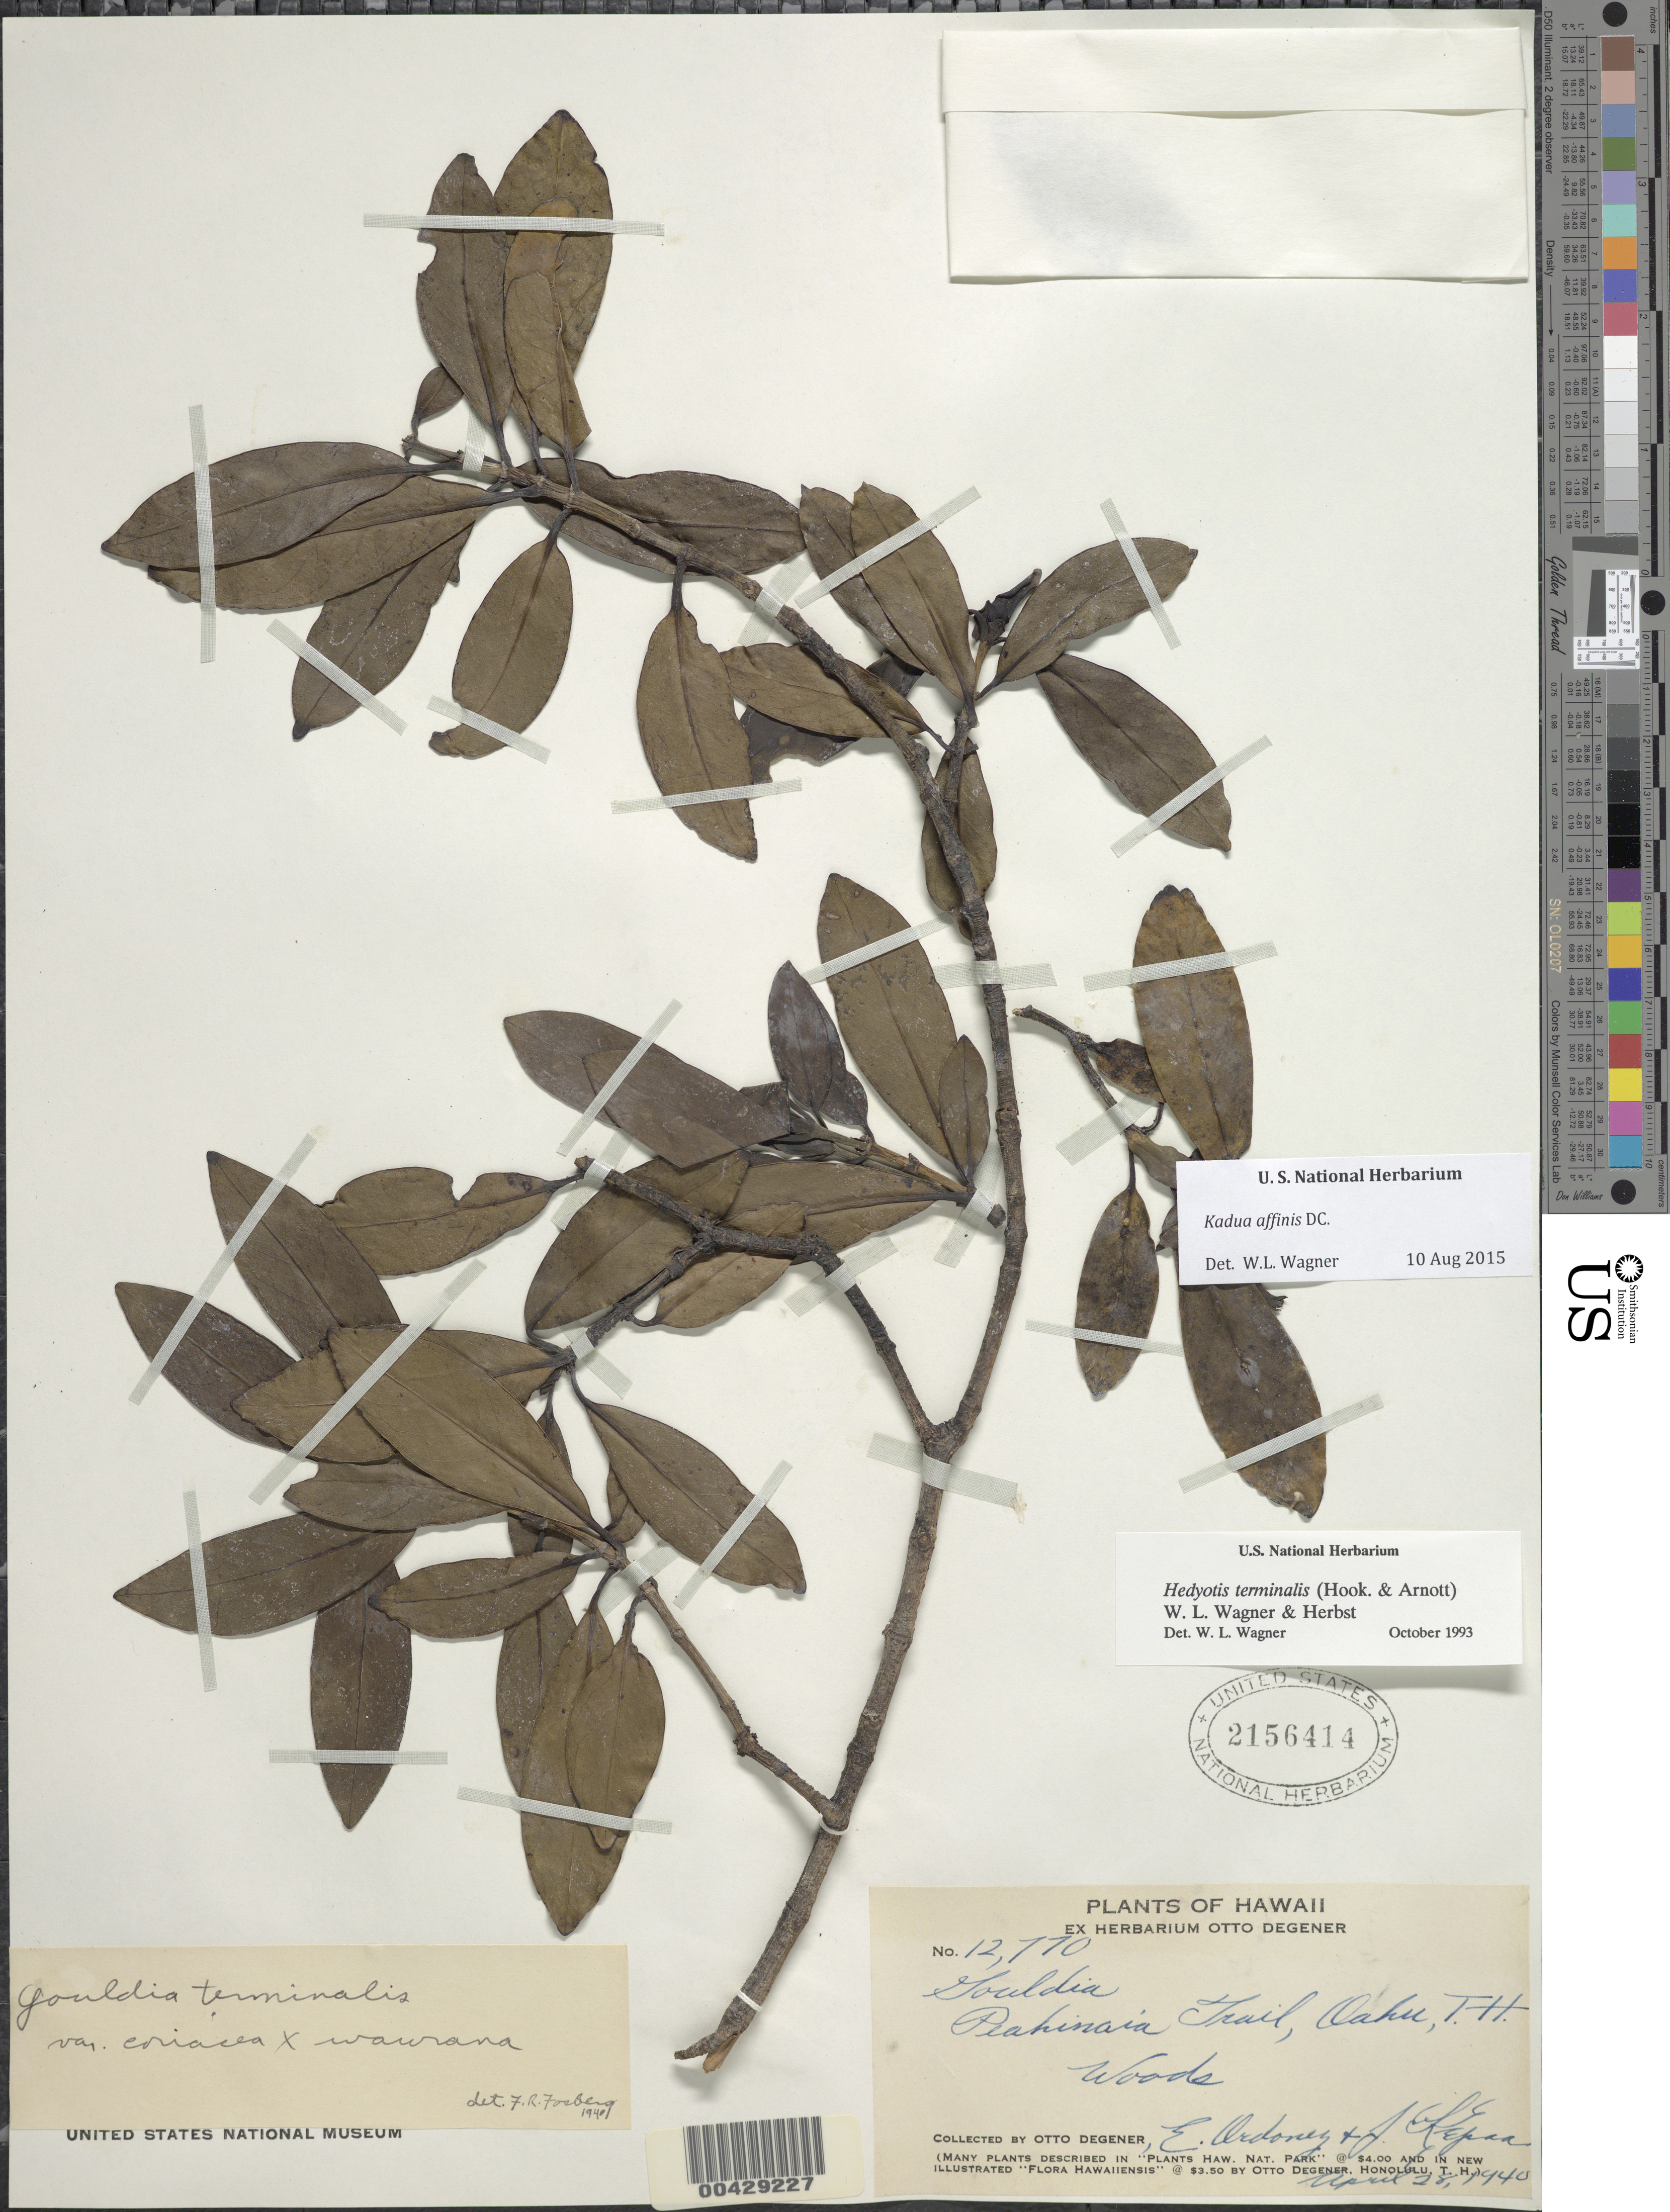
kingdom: Plantae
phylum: Tracheophyta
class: Magnoliopsida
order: Gentianales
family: Rubiaceae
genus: Kadua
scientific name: Kadua affinis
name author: DC.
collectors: O. Degener, E. Ordonez & J. Kepaa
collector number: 12770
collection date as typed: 28 Apr 1940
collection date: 1940-04-28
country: United States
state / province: Hawaii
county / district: Honolulu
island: Oahu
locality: Peahinaia Trail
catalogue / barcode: US 2156414